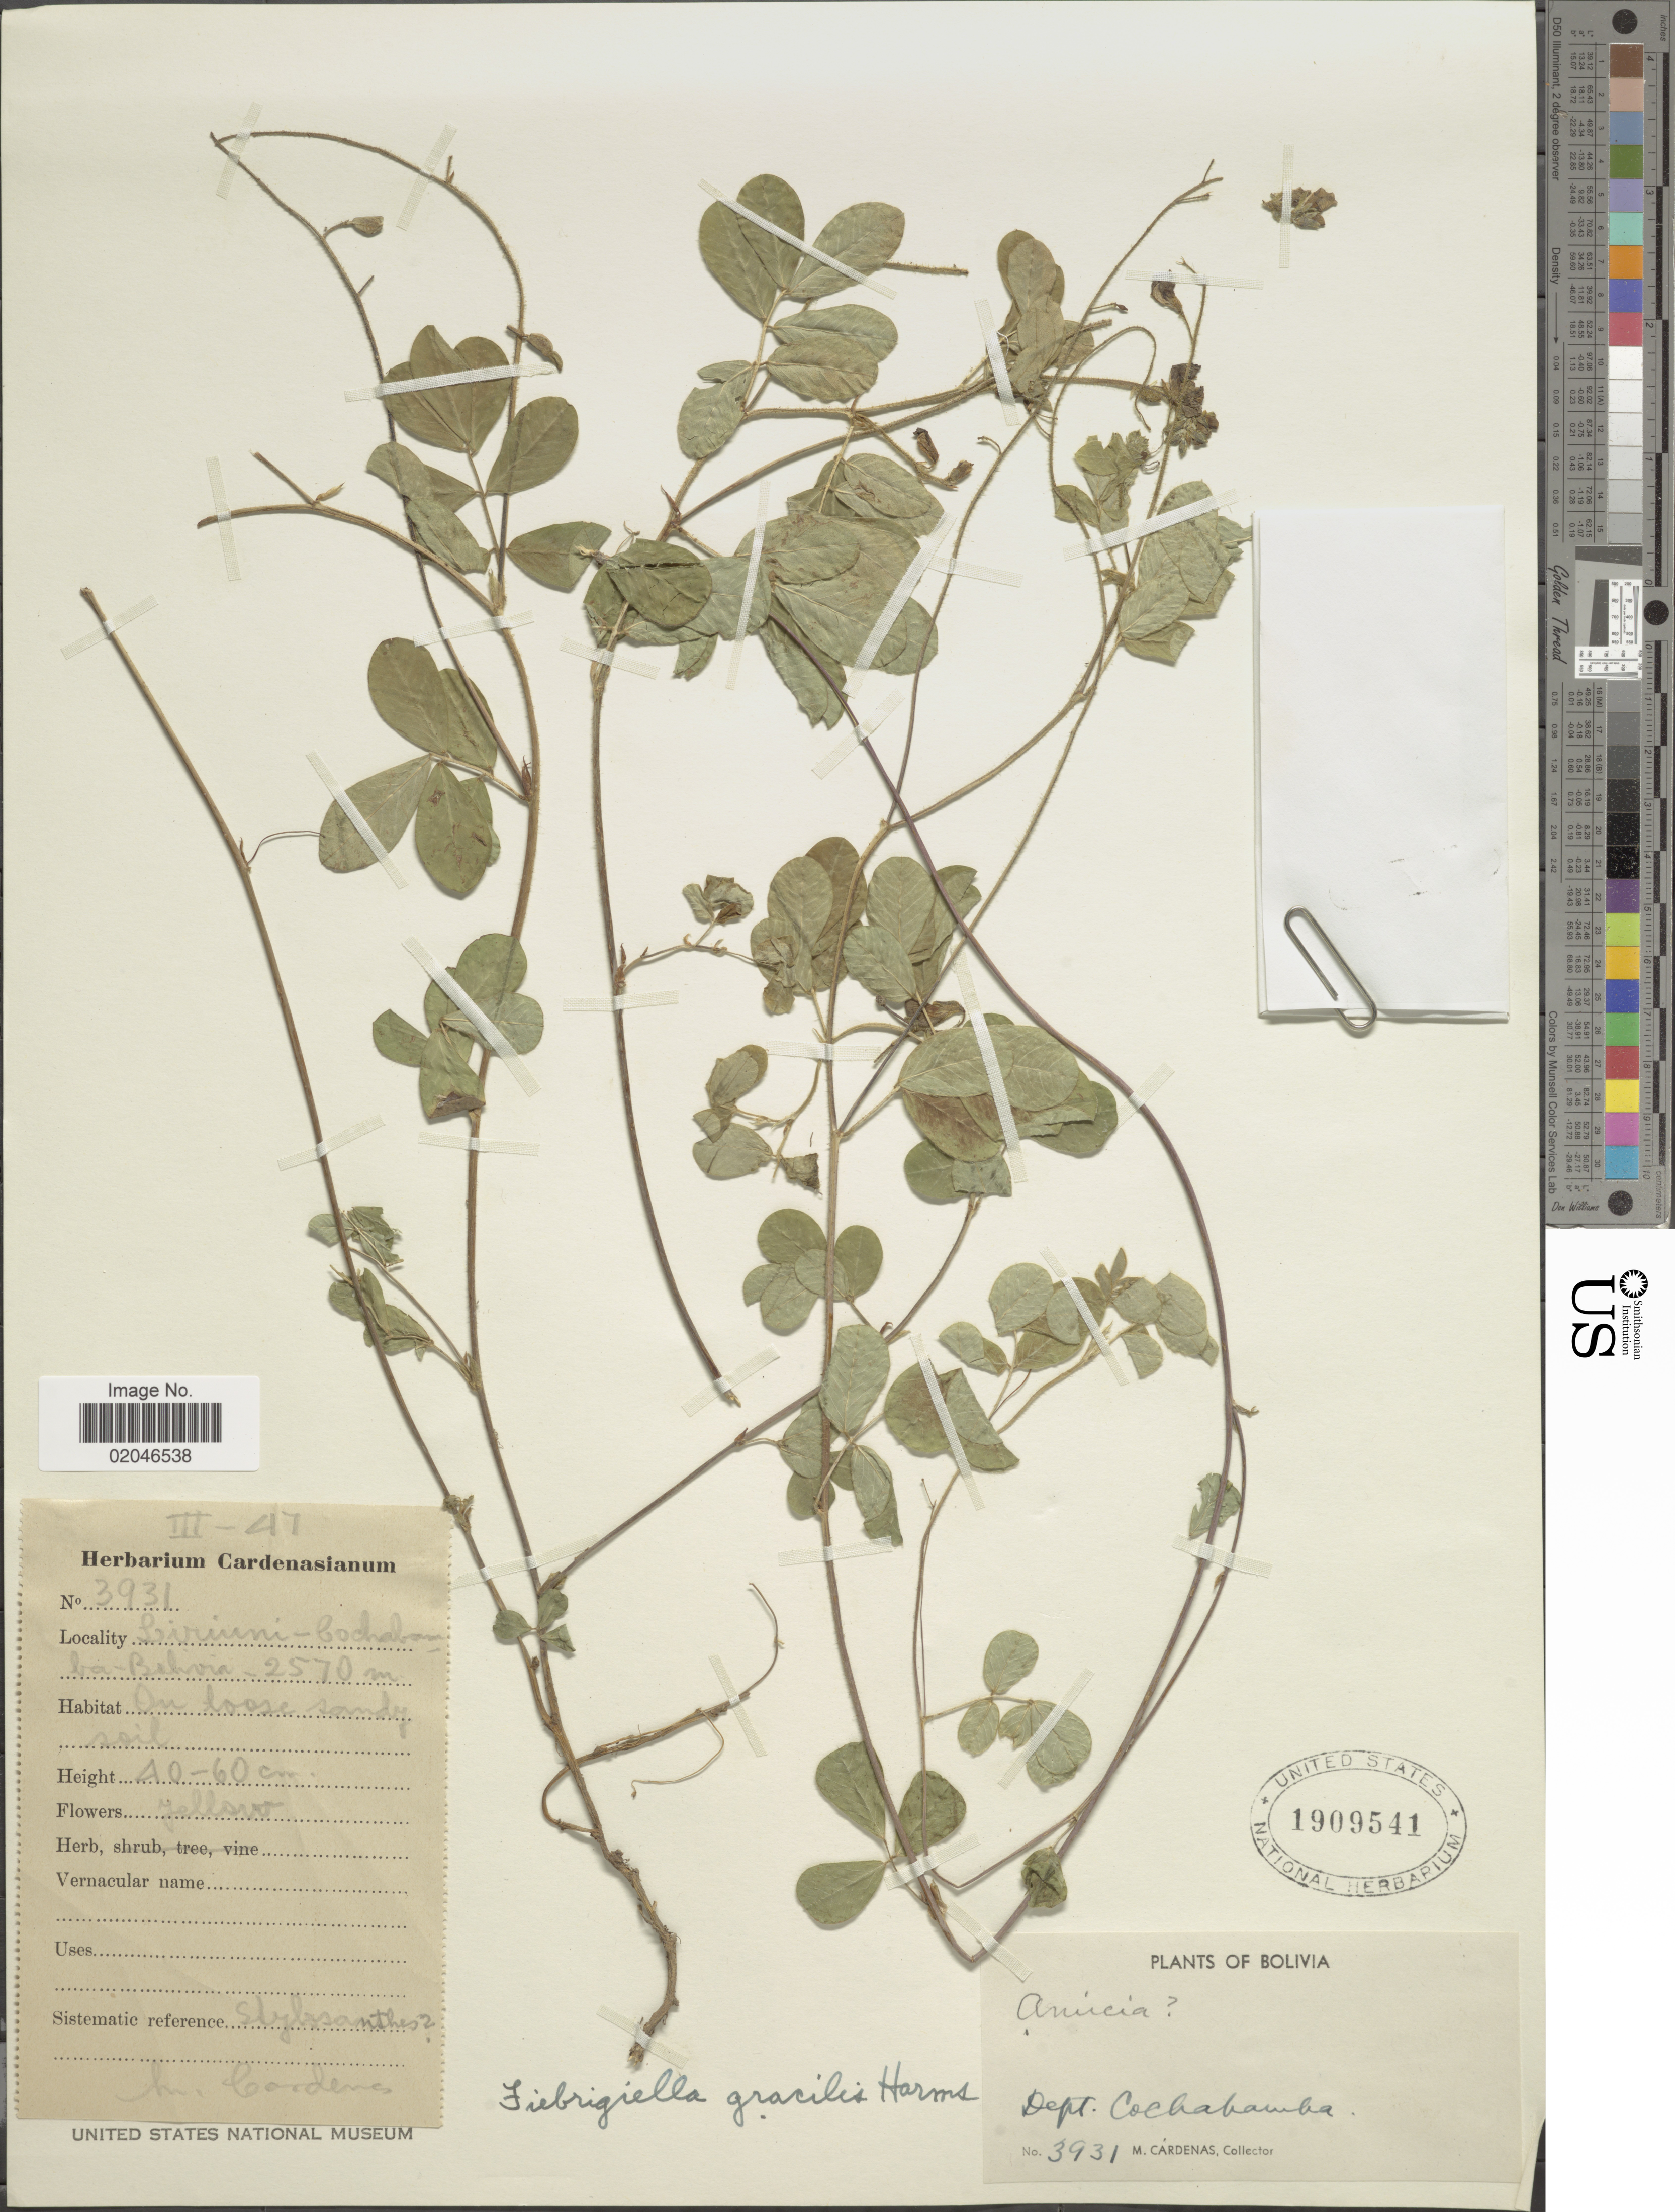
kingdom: Plantae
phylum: Tracheophyta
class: Magnoliopsida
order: Fabales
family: Fabaceae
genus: Fiebrigiella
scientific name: Fiebrigiella gracilis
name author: Harms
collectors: M. Cárdenas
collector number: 3931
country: Bolivia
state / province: Cochabamba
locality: Dept. Cochabamba, Liriuni - On loose sandy soil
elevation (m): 2570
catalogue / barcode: US 1909541